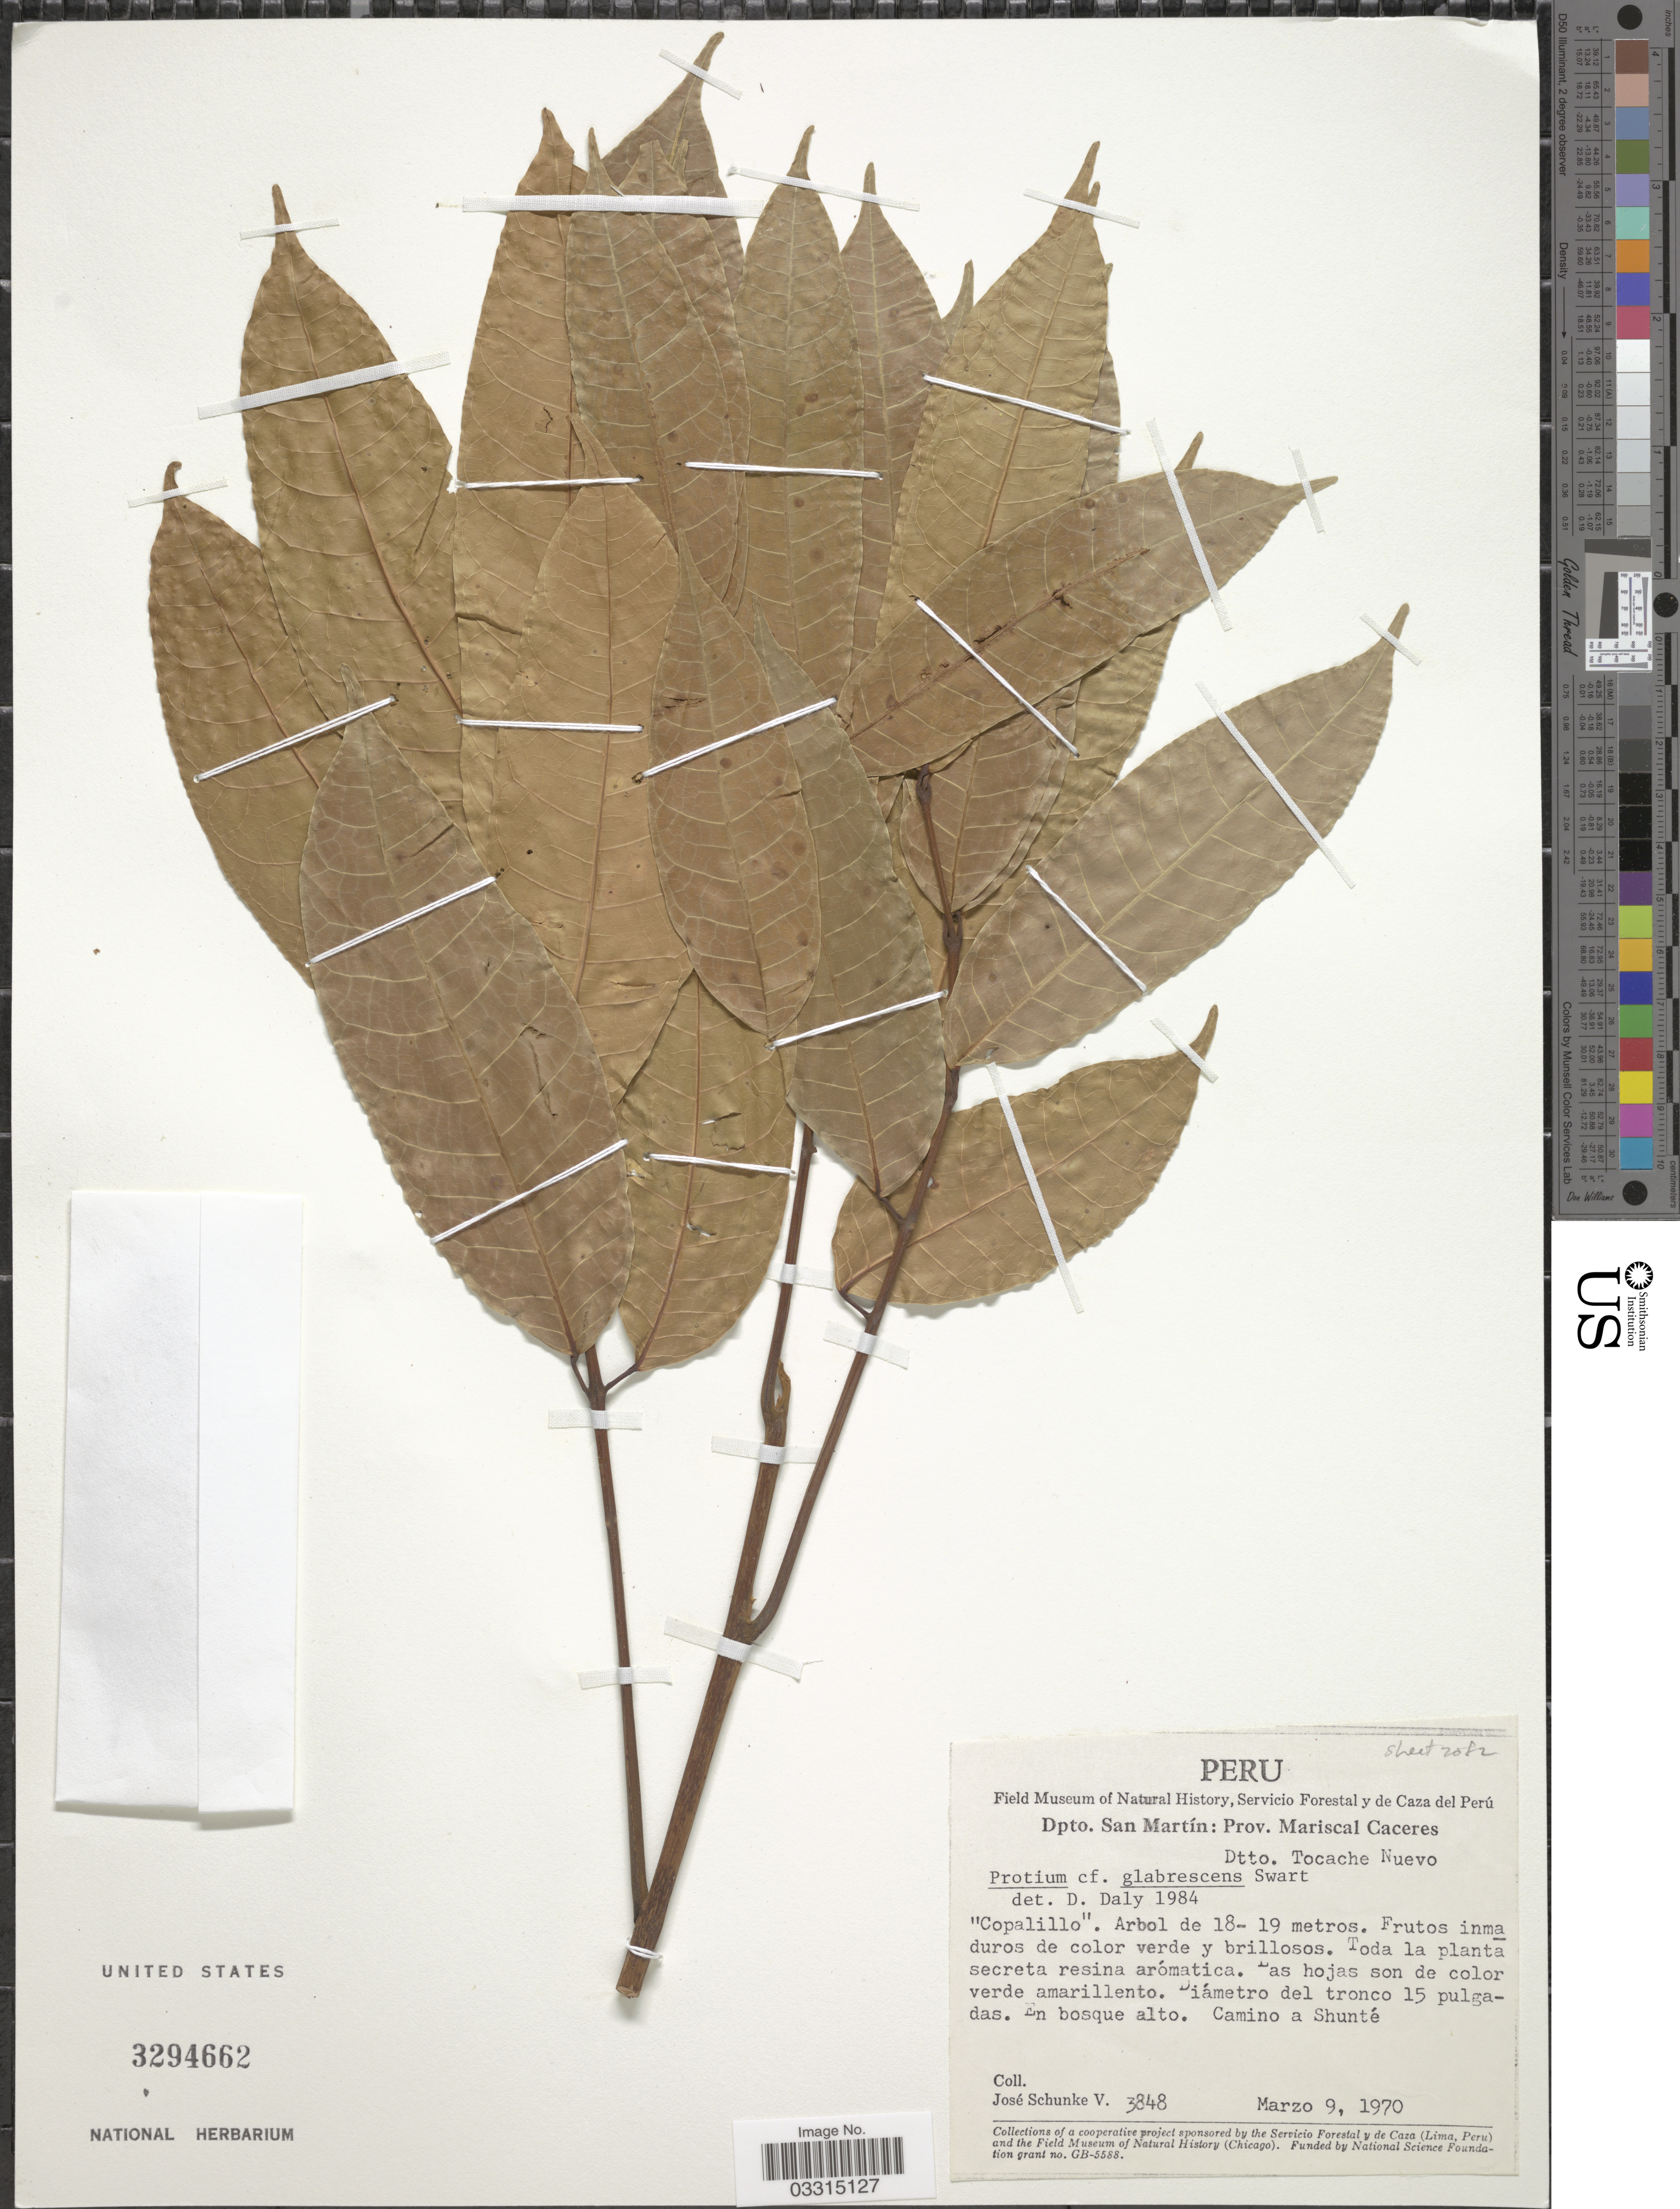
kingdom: Plantae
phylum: Tracheophyta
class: Magnoliopsida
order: Sapindales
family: Burseraceae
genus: Protium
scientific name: Protium glabrescens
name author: Swart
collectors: J. Schunke Vigo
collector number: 3848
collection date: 1970-03-09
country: Peru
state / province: San Martín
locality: Dpto. San Martín: Prov. Mariscal Caceres. Dtto. Tocache Nuevo. Camino a Shunté.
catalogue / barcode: US 3294662